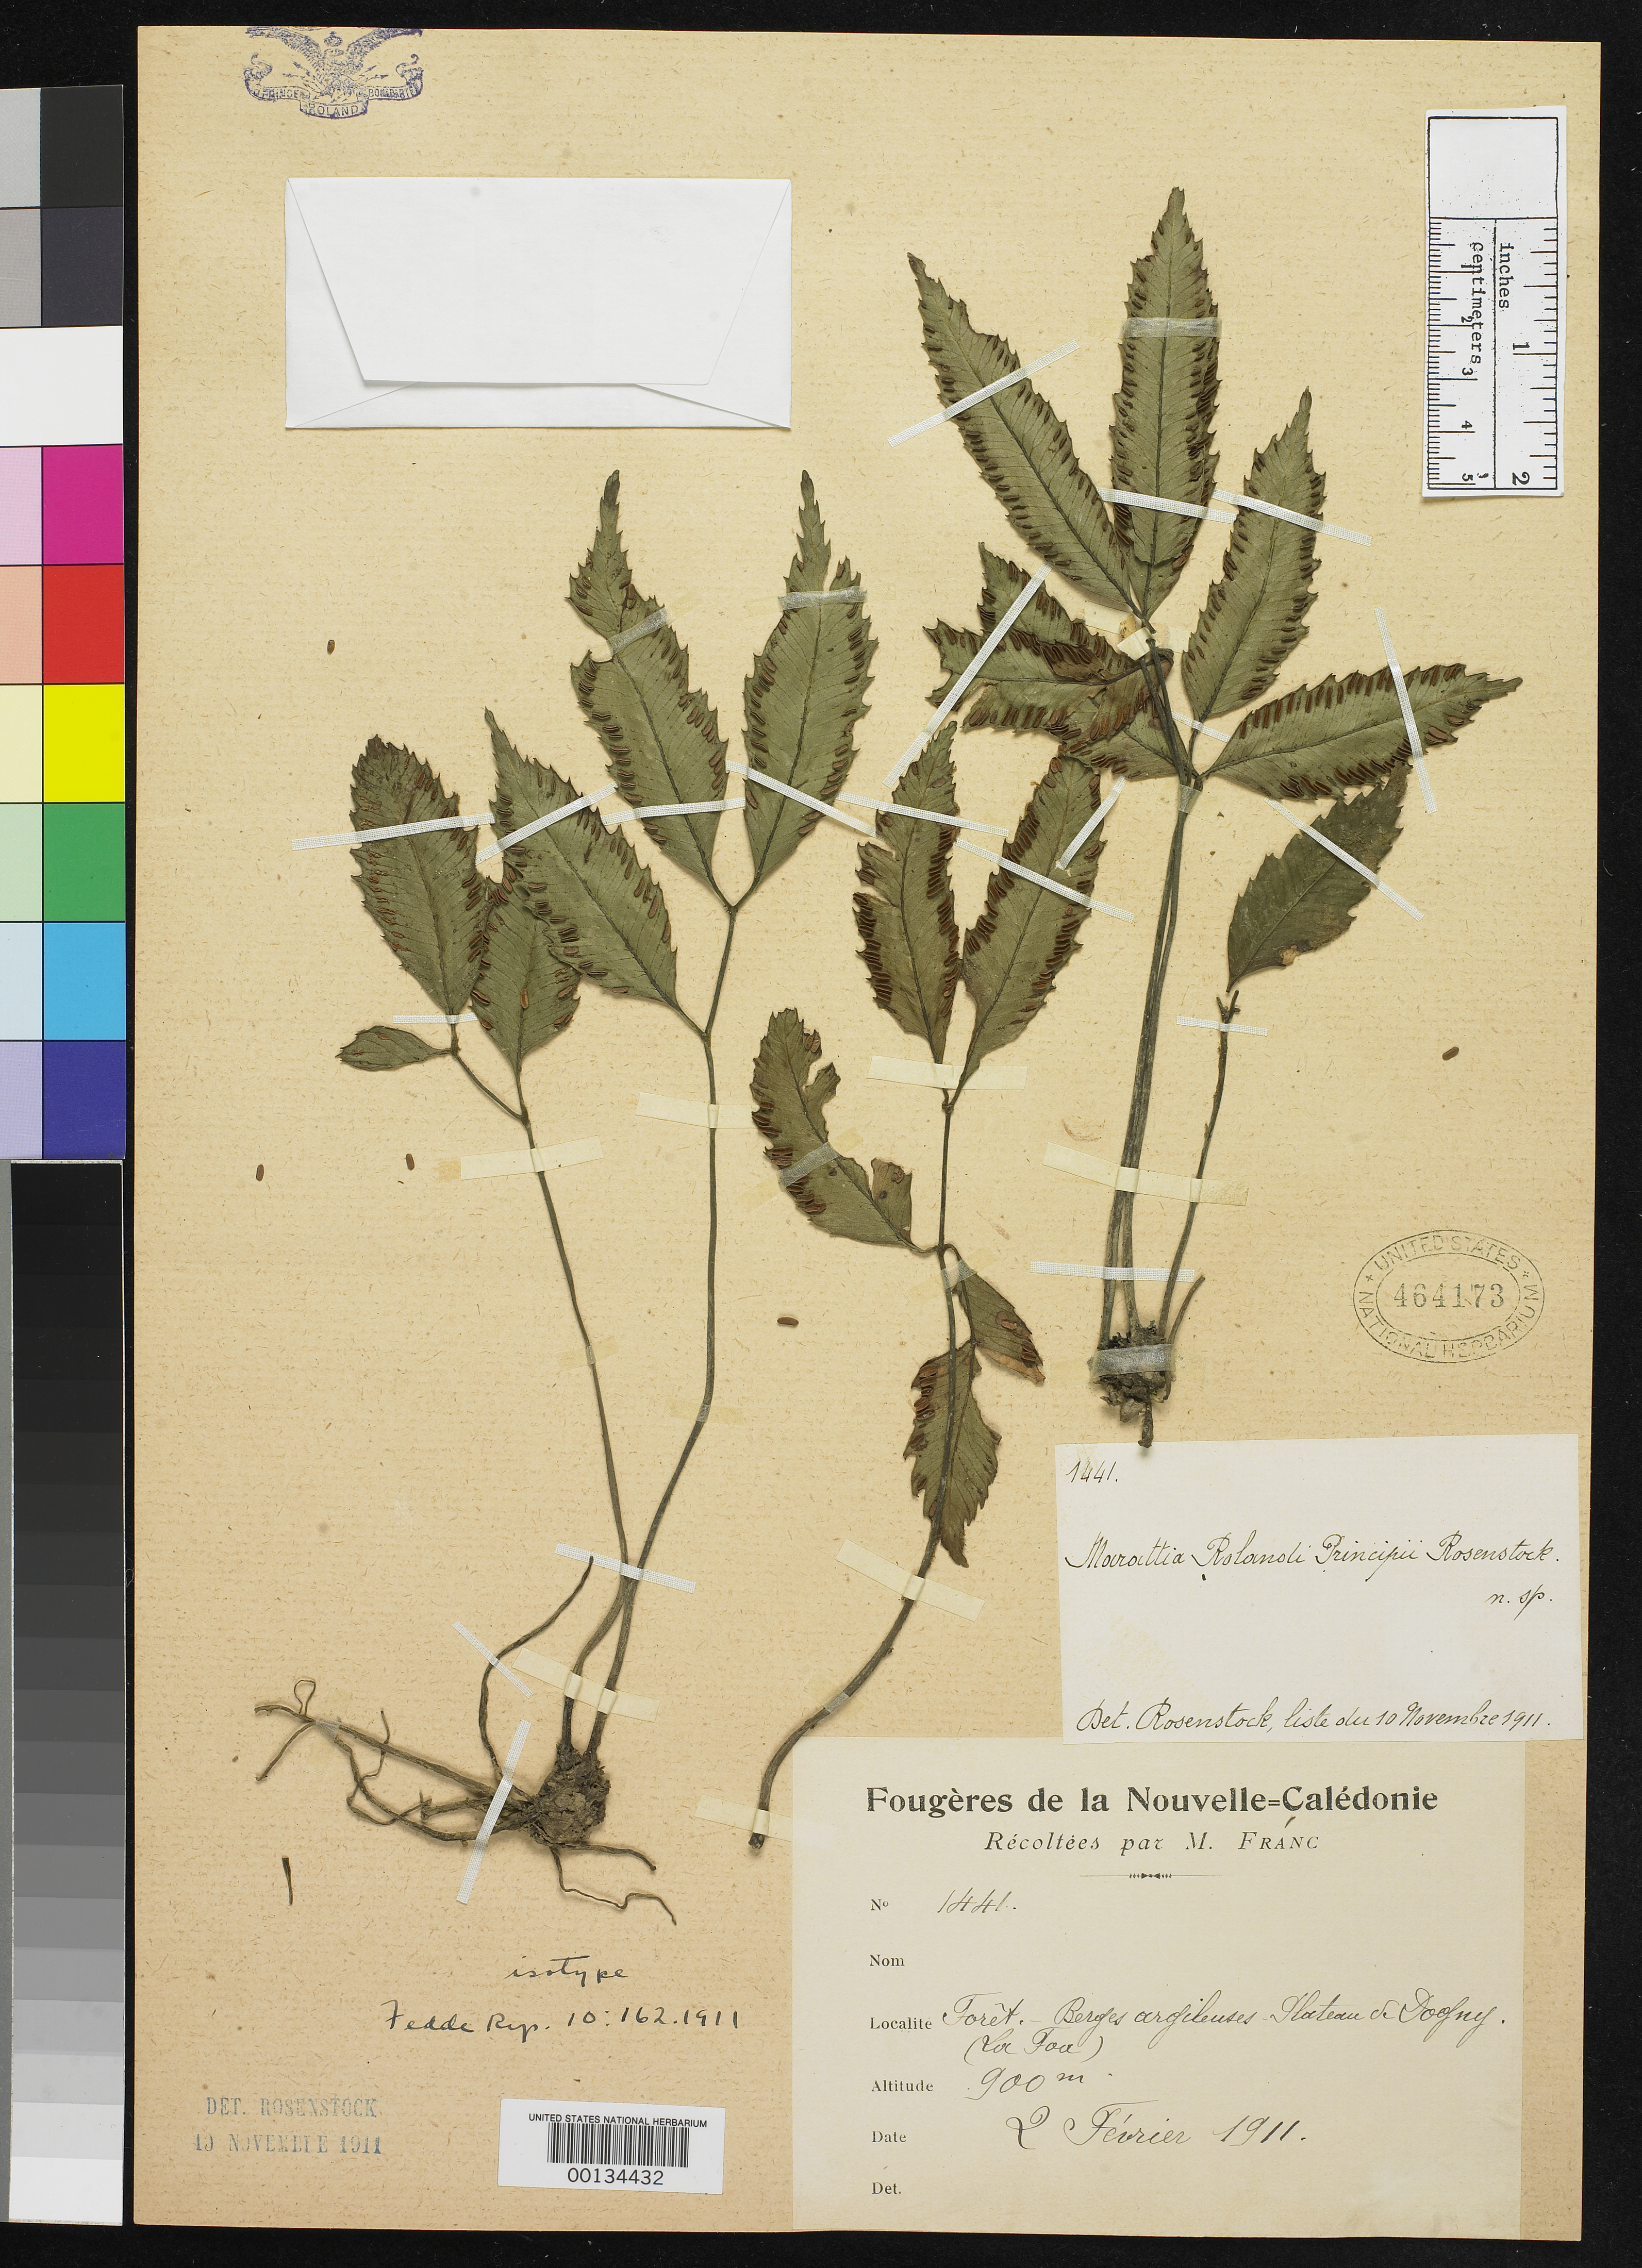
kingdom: Plantae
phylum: Tracheophyta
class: Polypodiopsida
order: Marattiales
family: Marattiaceae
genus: Marattia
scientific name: Marattia rolandi-principii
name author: Rosenst.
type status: Isotype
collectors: M. Franc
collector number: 1441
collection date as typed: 1911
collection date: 1911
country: New Caledonia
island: New Caledonia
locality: Dognyanae, La Toa.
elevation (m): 900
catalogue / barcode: US 464173